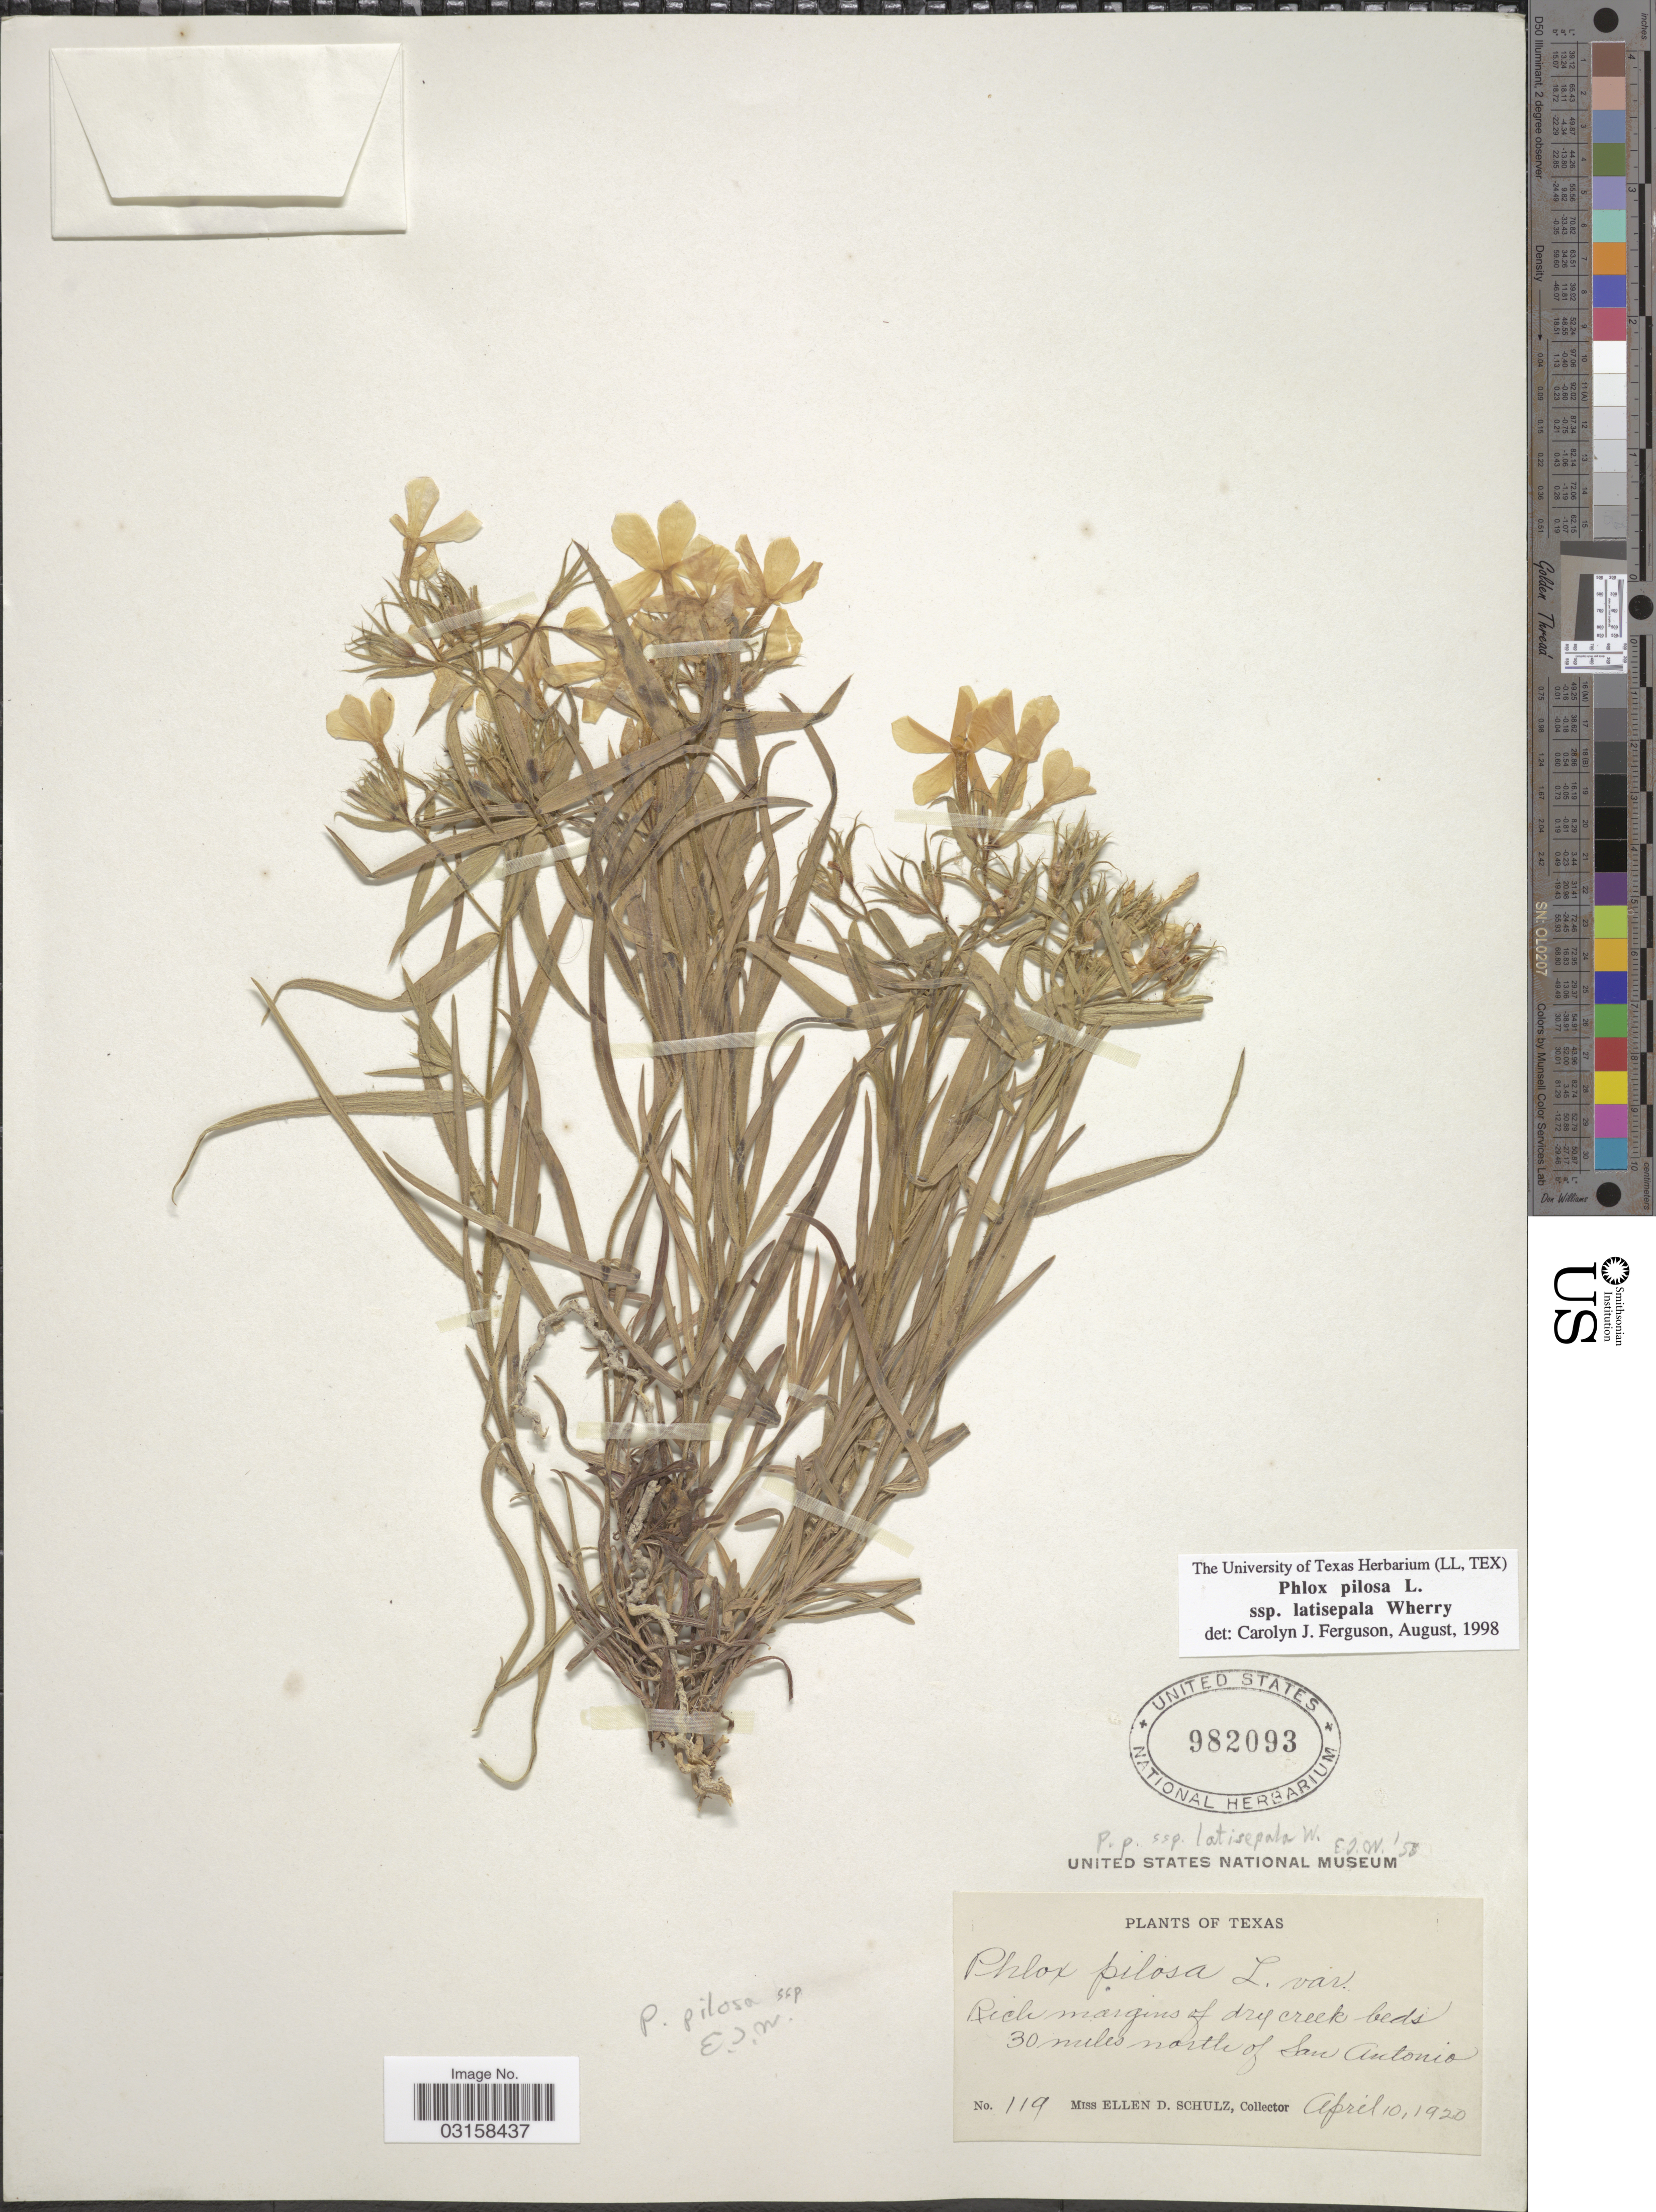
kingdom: Plantae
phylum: Tracheophyta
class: Magnoliopsida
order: Ericales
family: Polemoniaceae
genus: Phlox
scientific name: Phlox variabilis subsp. latisepala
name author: (Wherry) Locklear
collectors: E. D. Schulz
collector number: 119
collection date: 1920-04-10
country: United States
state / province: Texas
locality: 30 miles north of San Antonio.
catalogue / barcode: US 982093